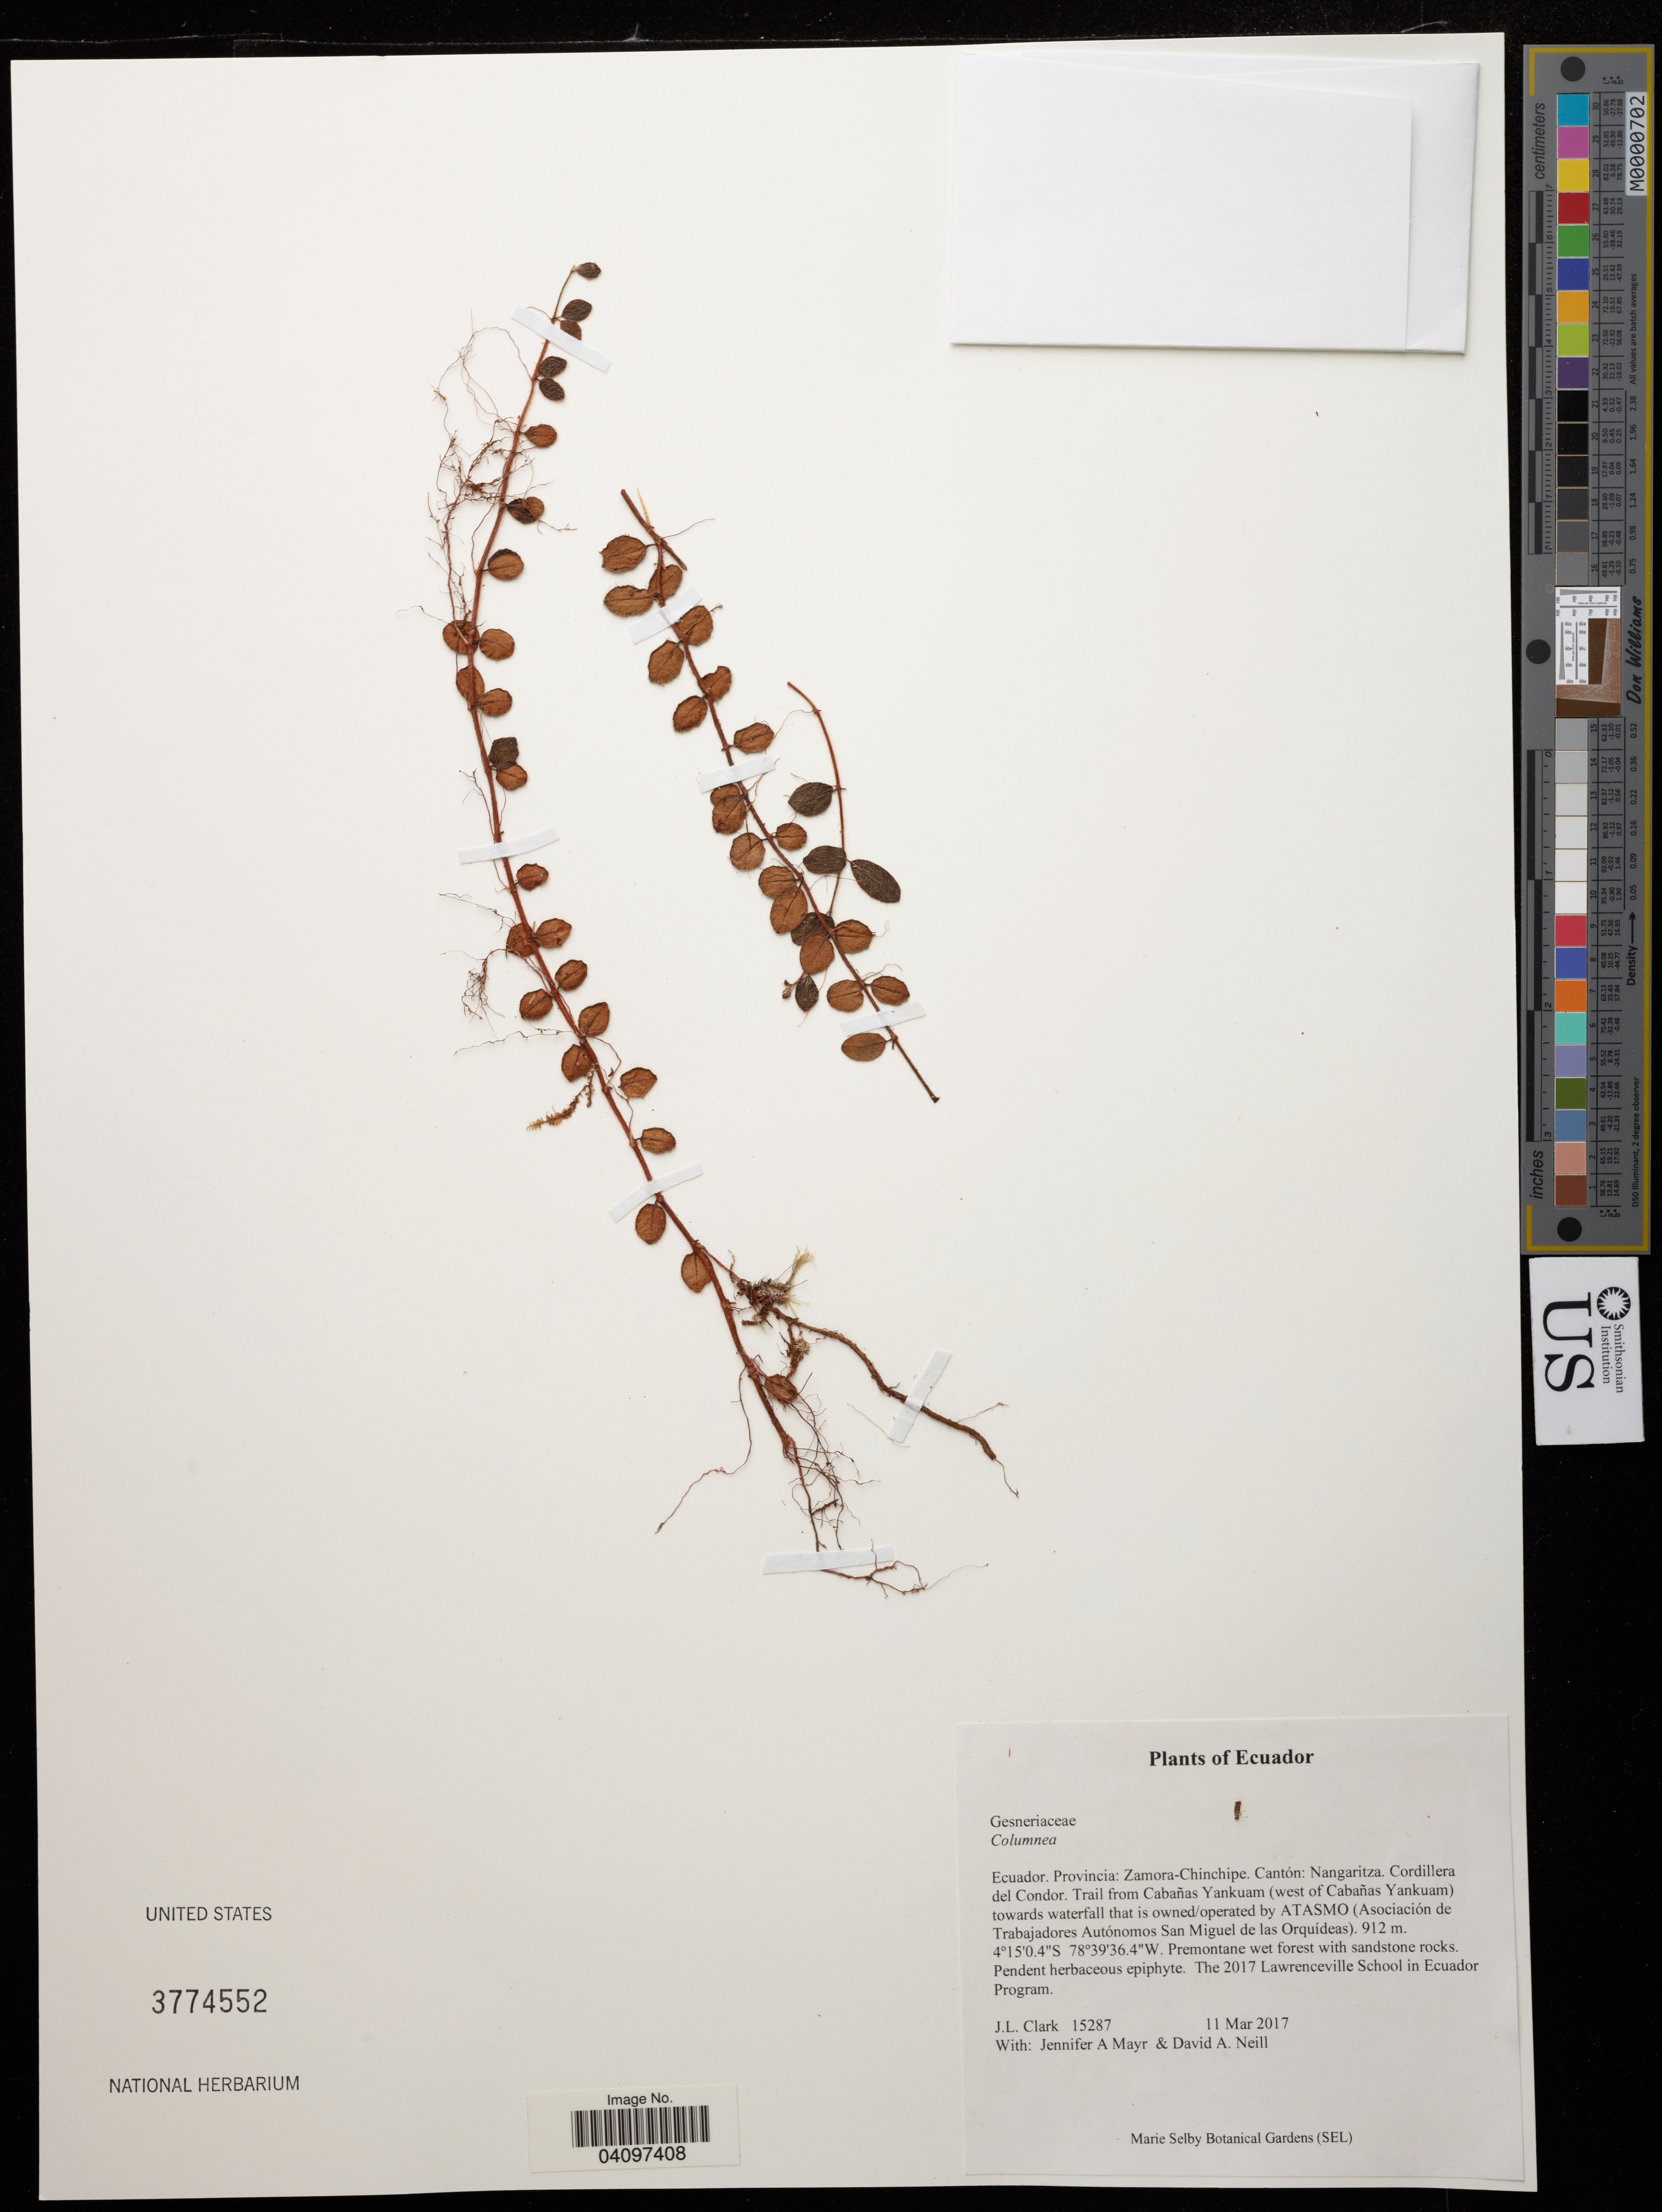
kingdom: Plantae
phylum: Tracheophyta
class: Magnoliopsida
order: Lamiales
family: Gesneriaceae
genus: Neomortonia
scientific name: Neomortonia rosea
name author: Wiehler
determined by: Skog, Laurence E.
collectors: J. Clark, J. Mayr & D. A. Neill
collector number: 15287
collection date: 2017-03-11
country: Ecuador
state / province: Zamora-Chinchipe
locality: Ecuador. Provincia: Zamora-Chinchipe. Canton: Nangaritza. Cordillera del Condor. Trail from Cabanas Yankuam (west of Cabanas Yankuam).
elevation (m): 912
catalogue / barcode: US 3774552